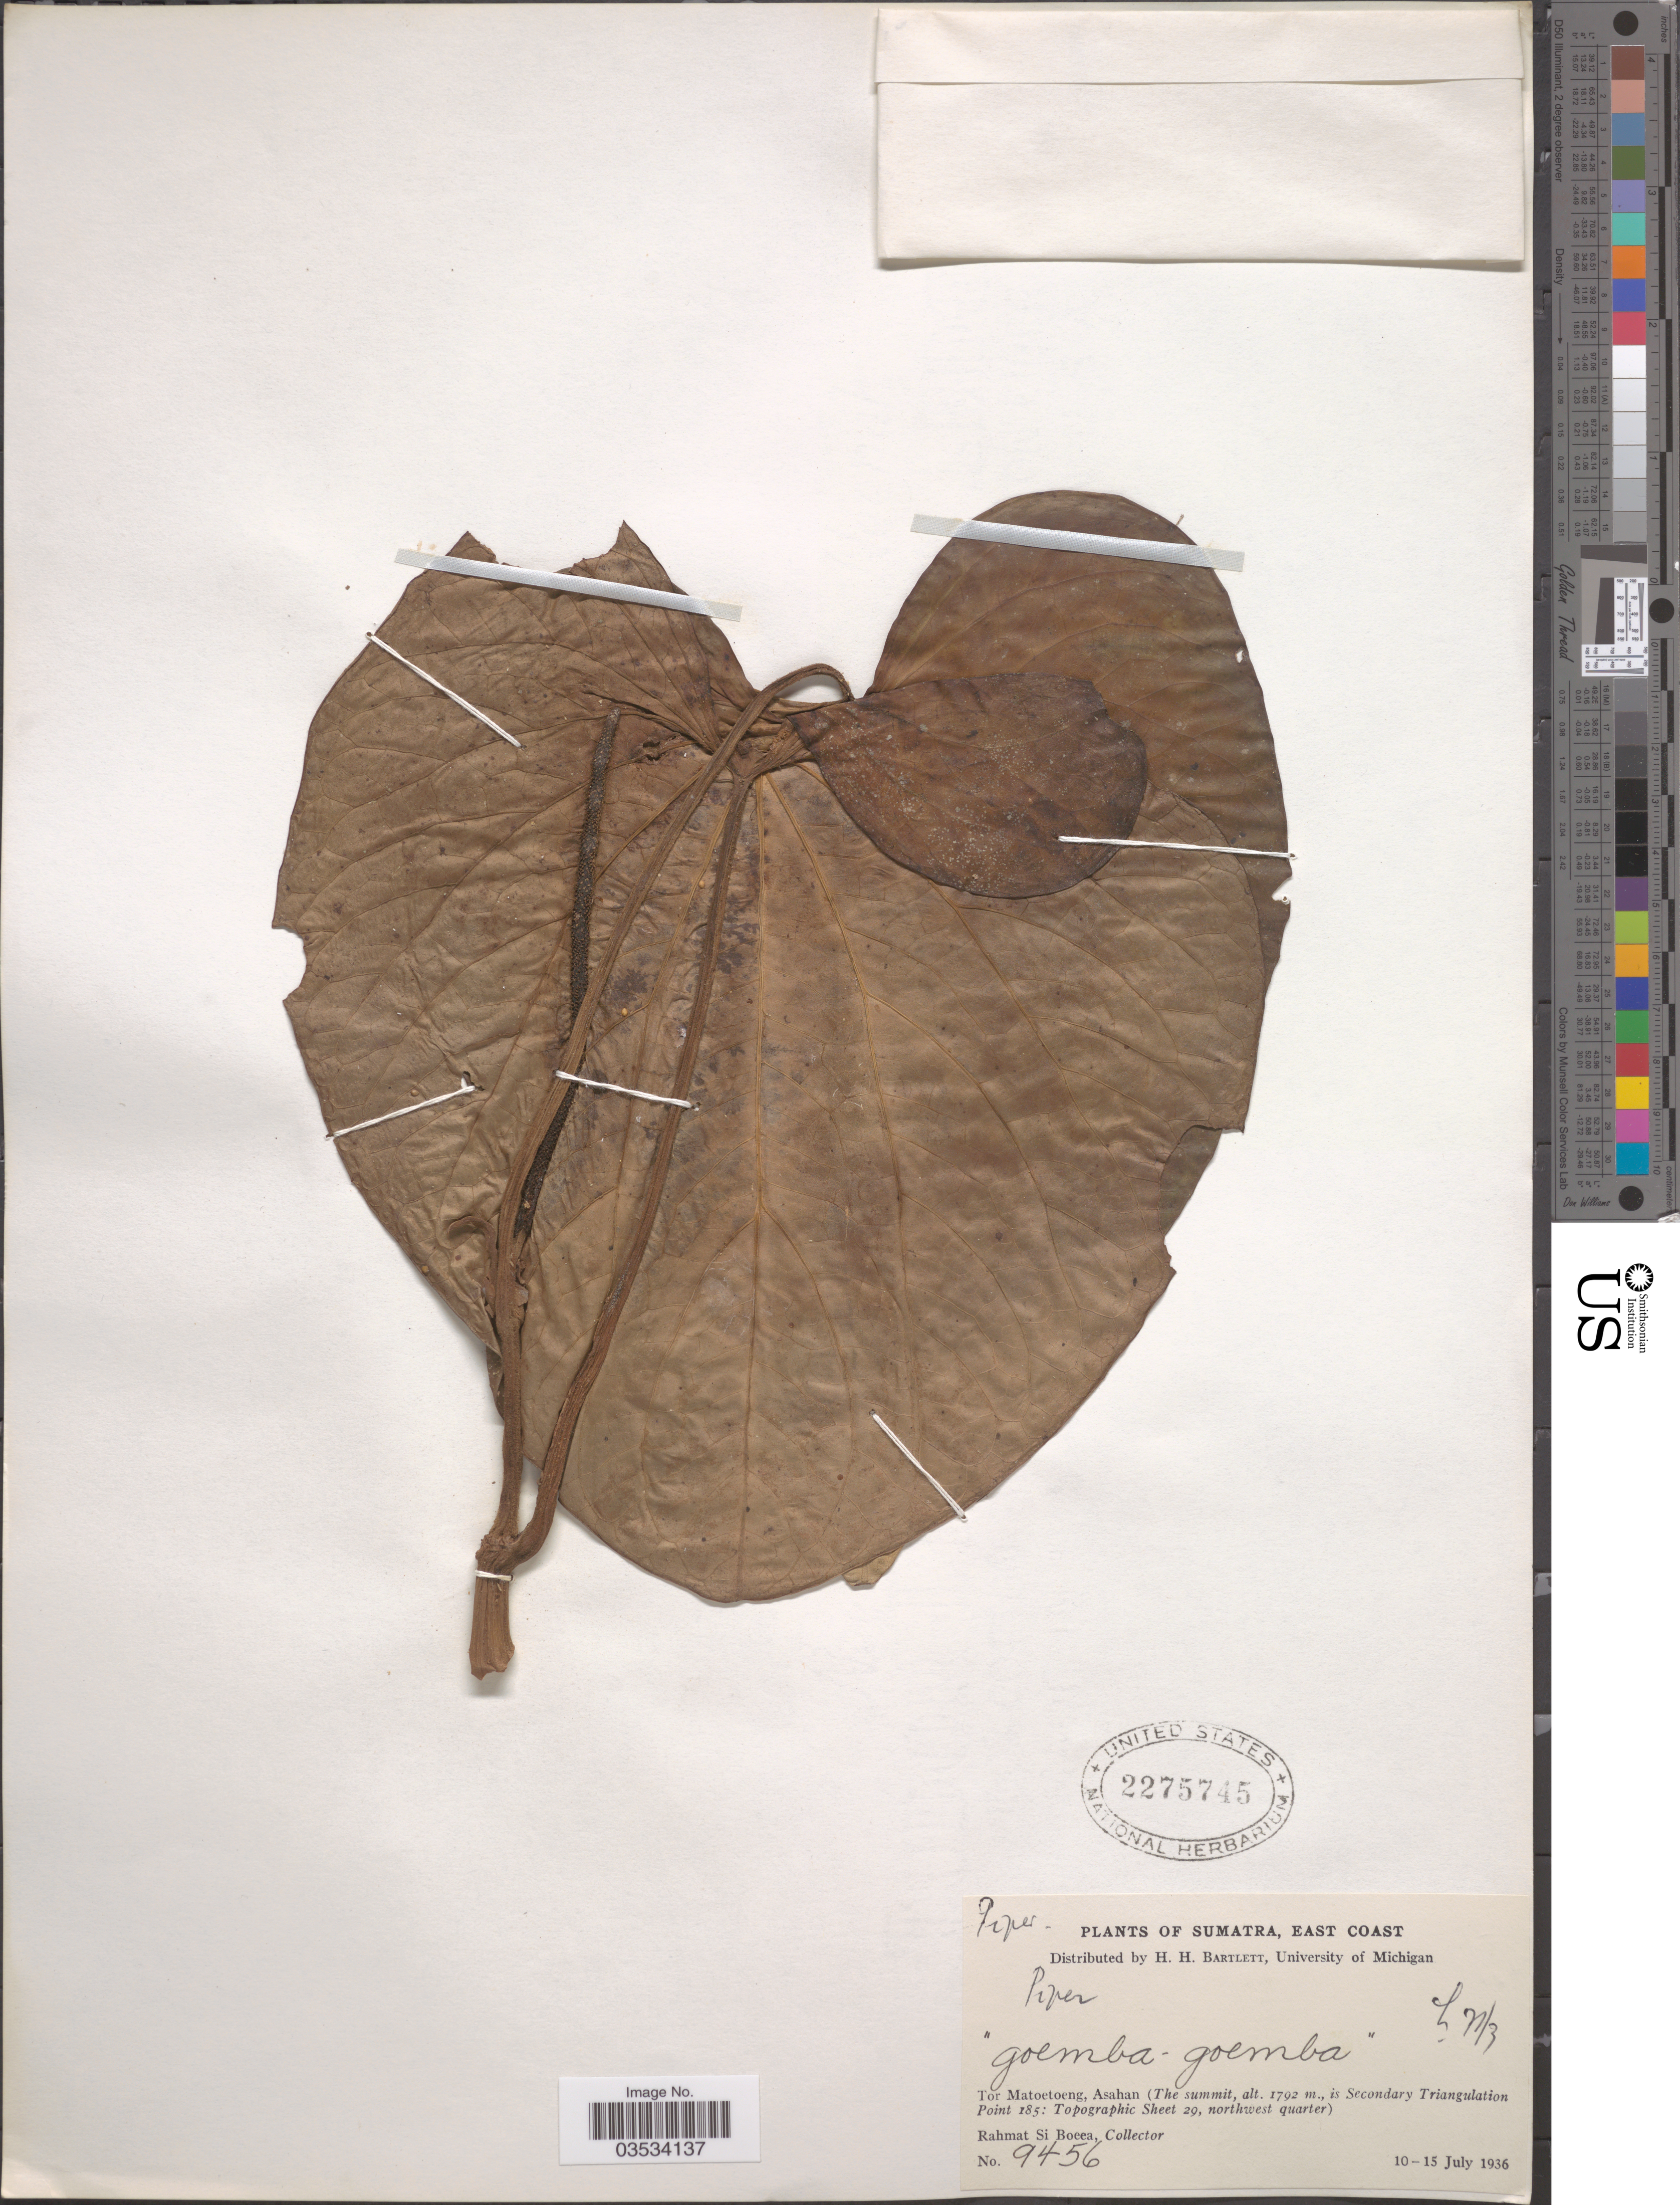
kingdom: Plantae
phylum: Tracheophyta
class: Magnoliopsida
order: Piperales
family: Piperaceae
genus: Piper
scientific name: Piper sp.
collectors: Rahmat Si Boeea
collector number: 9456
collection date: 1936-07-10/1936-07-15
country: Indonesia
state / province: Sumatra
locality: East Coast. Tor Matoetoeng, Asahan (The summit, is Secondary Triangulation Point 185: Topographic Sheet 29, northwest quarter).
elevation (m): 1792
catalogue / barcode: US 2275745